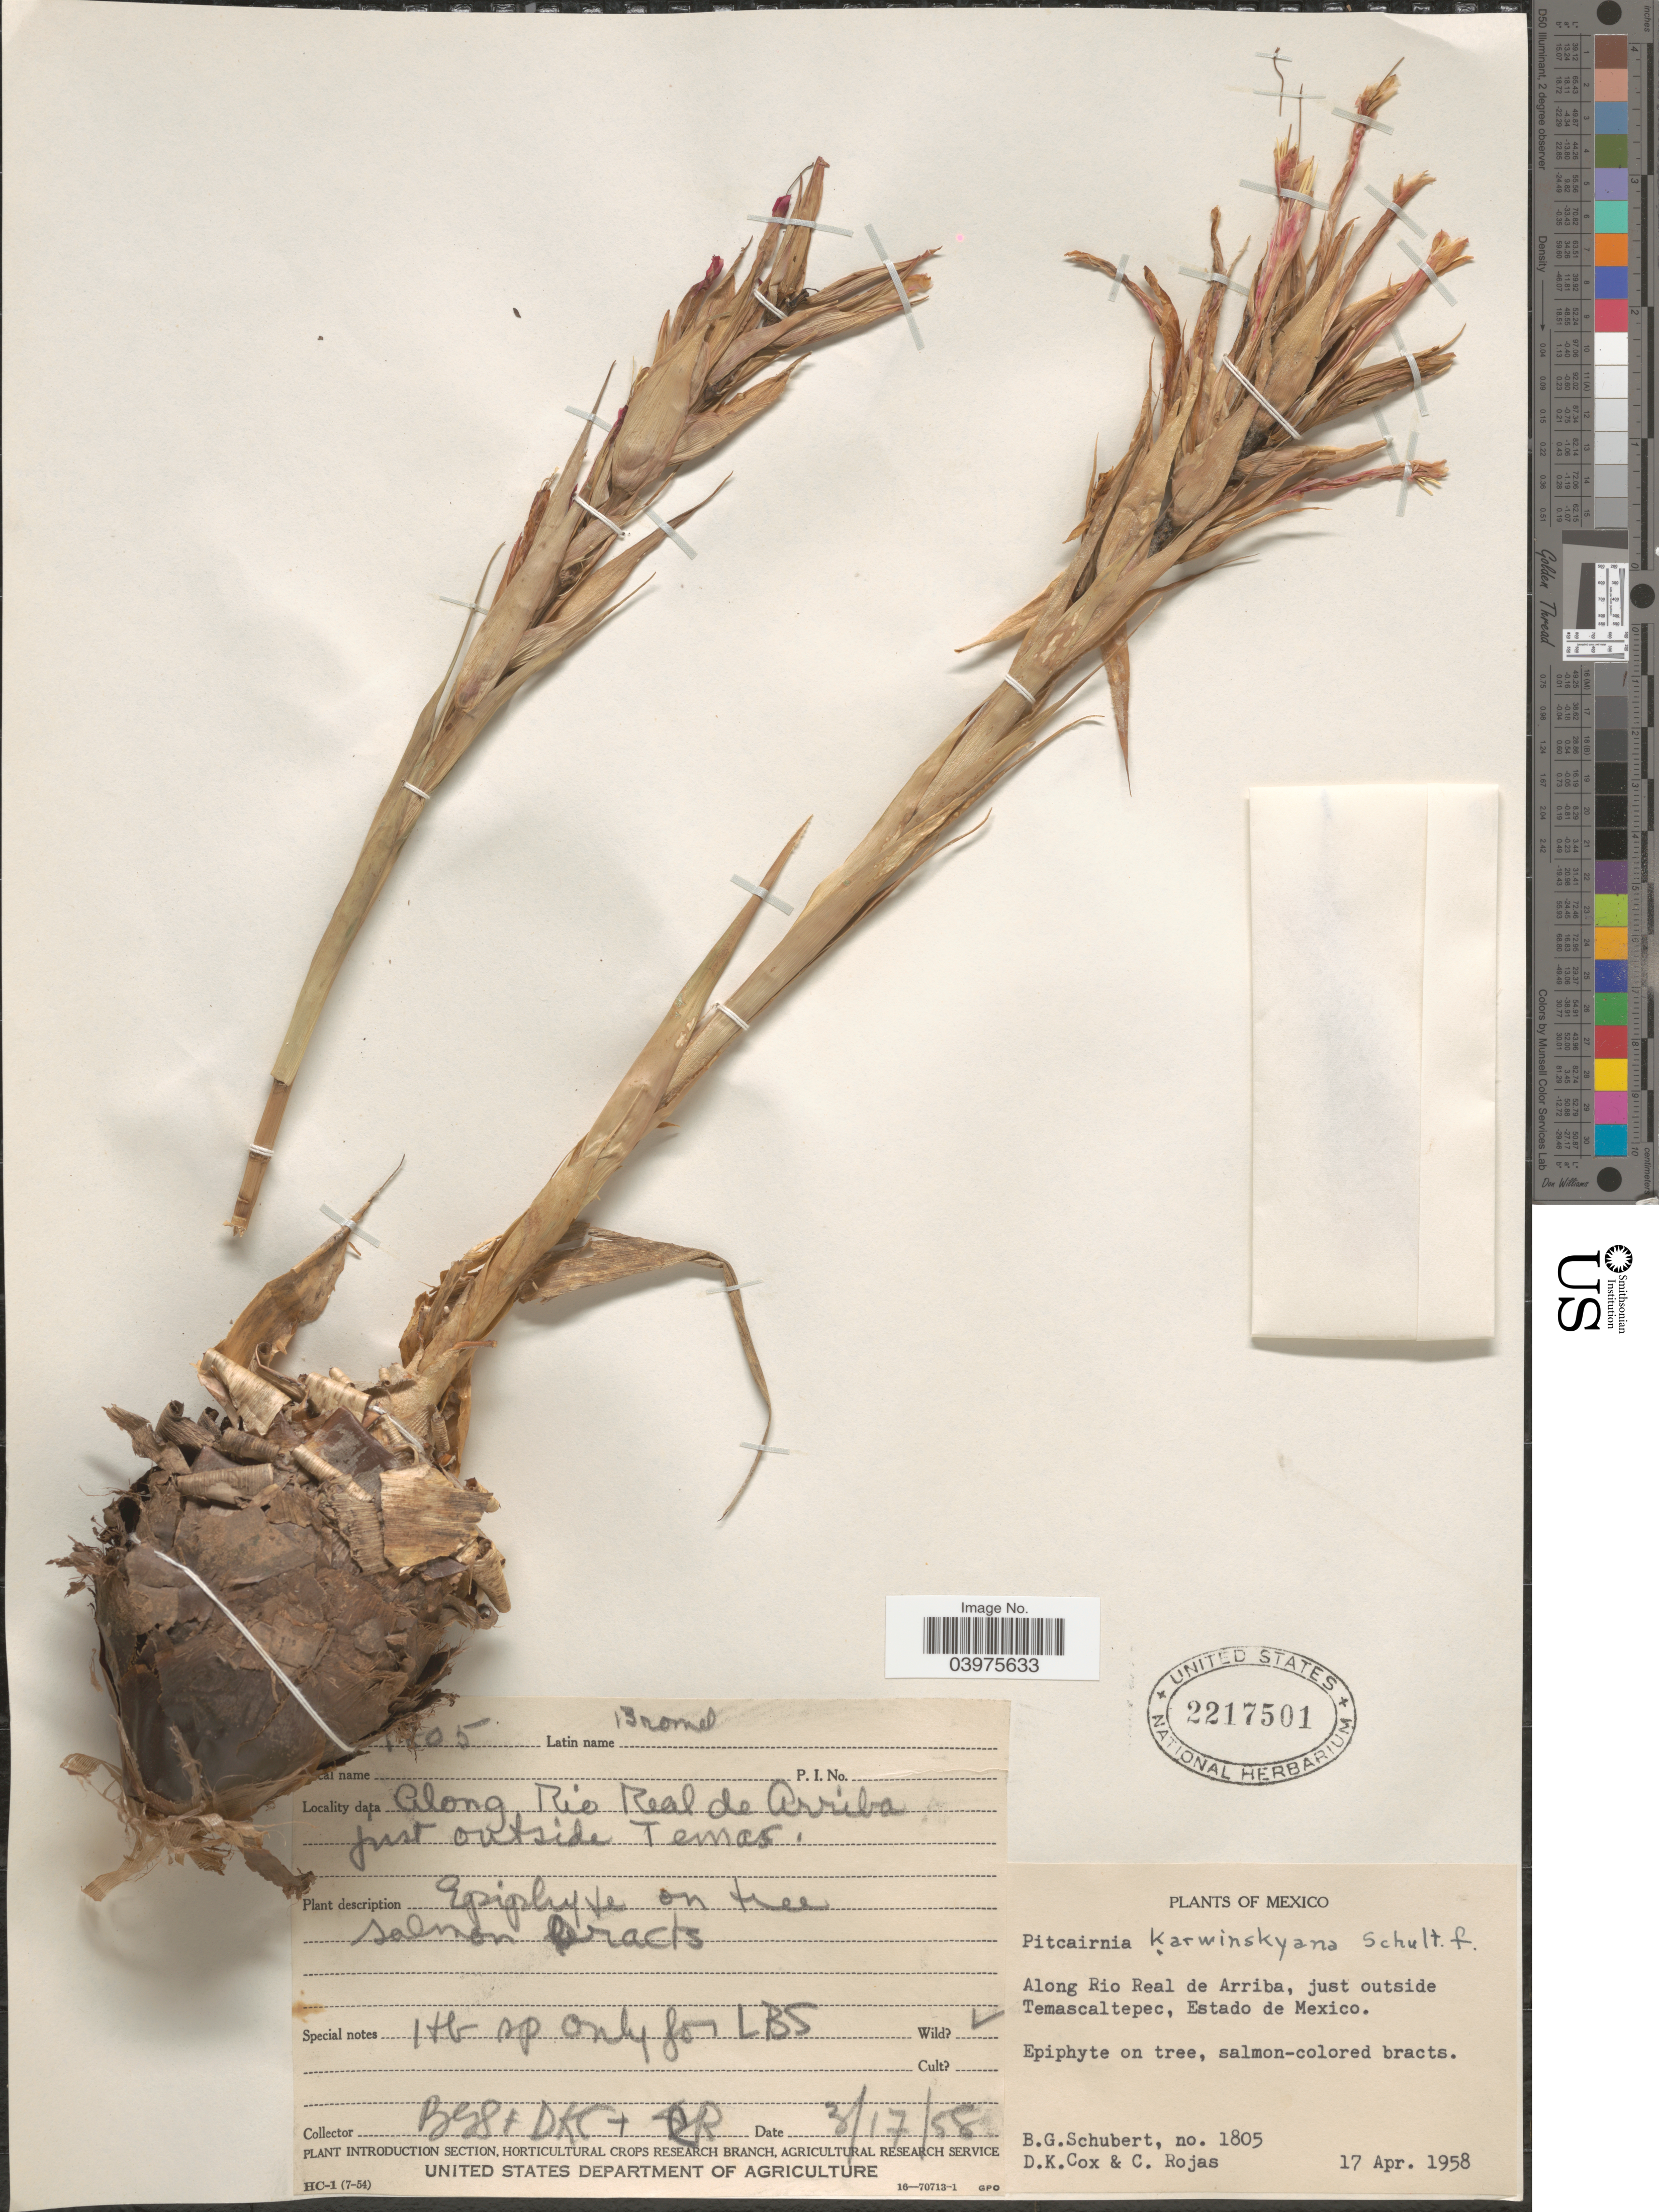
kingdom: Plantae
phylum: Tracheophyta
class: Liliopsida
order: Poales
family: Bromeliaceae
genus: Pitcairnia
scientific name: Pitcairnia karwinskyana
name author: Schult. & Schult. f.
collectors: B. Schubert, D. Cox & C. Rojas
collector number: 1805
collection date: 1958-04-17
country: Mexico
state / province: México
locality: Along Rio Real de Arriba, just outside Temascaltepec.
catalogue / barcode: US 2217501